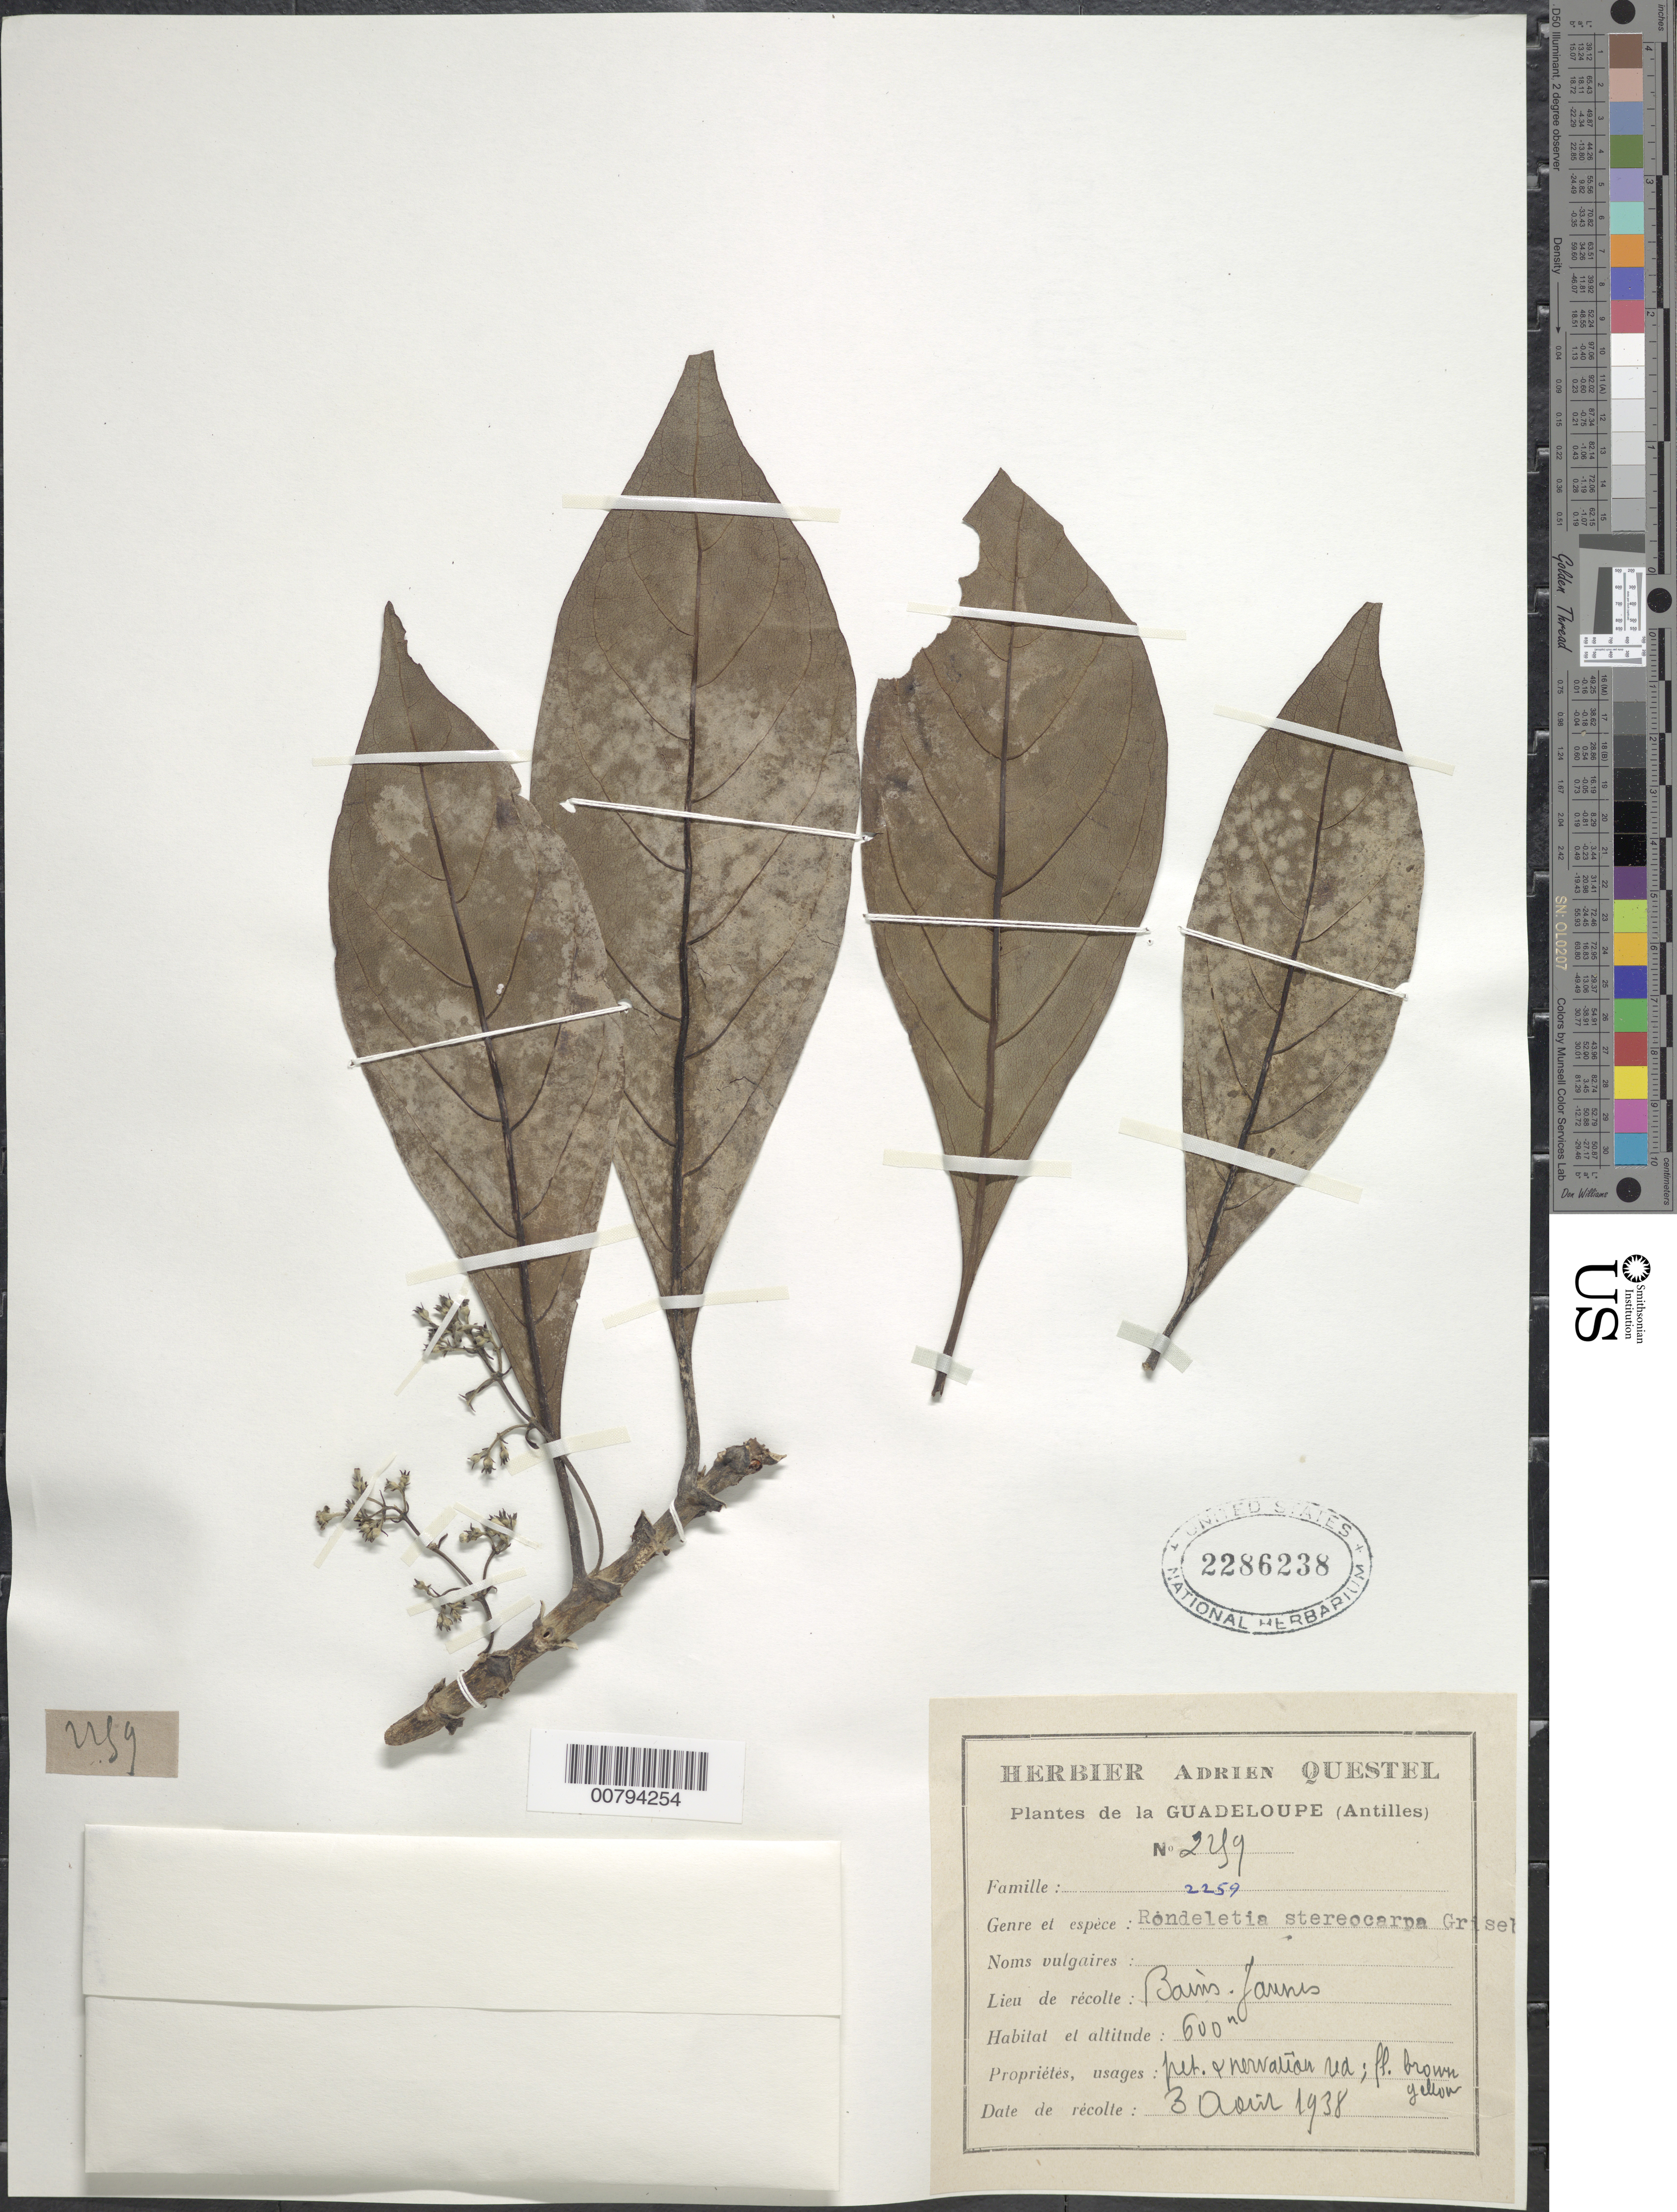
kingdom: Plantae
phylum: Tracheophyta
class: Magnoliopsida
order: Gentianales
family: Rubiaceae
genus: Rondeletia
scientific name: Rondeletia parviflora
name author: Poir.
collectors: A. Questel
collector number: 2259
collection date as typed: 03 Aug 1938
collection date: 1938-08-03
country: Guadeloupe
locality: Bains Jaunes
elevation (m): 600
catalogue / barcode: US 2286238